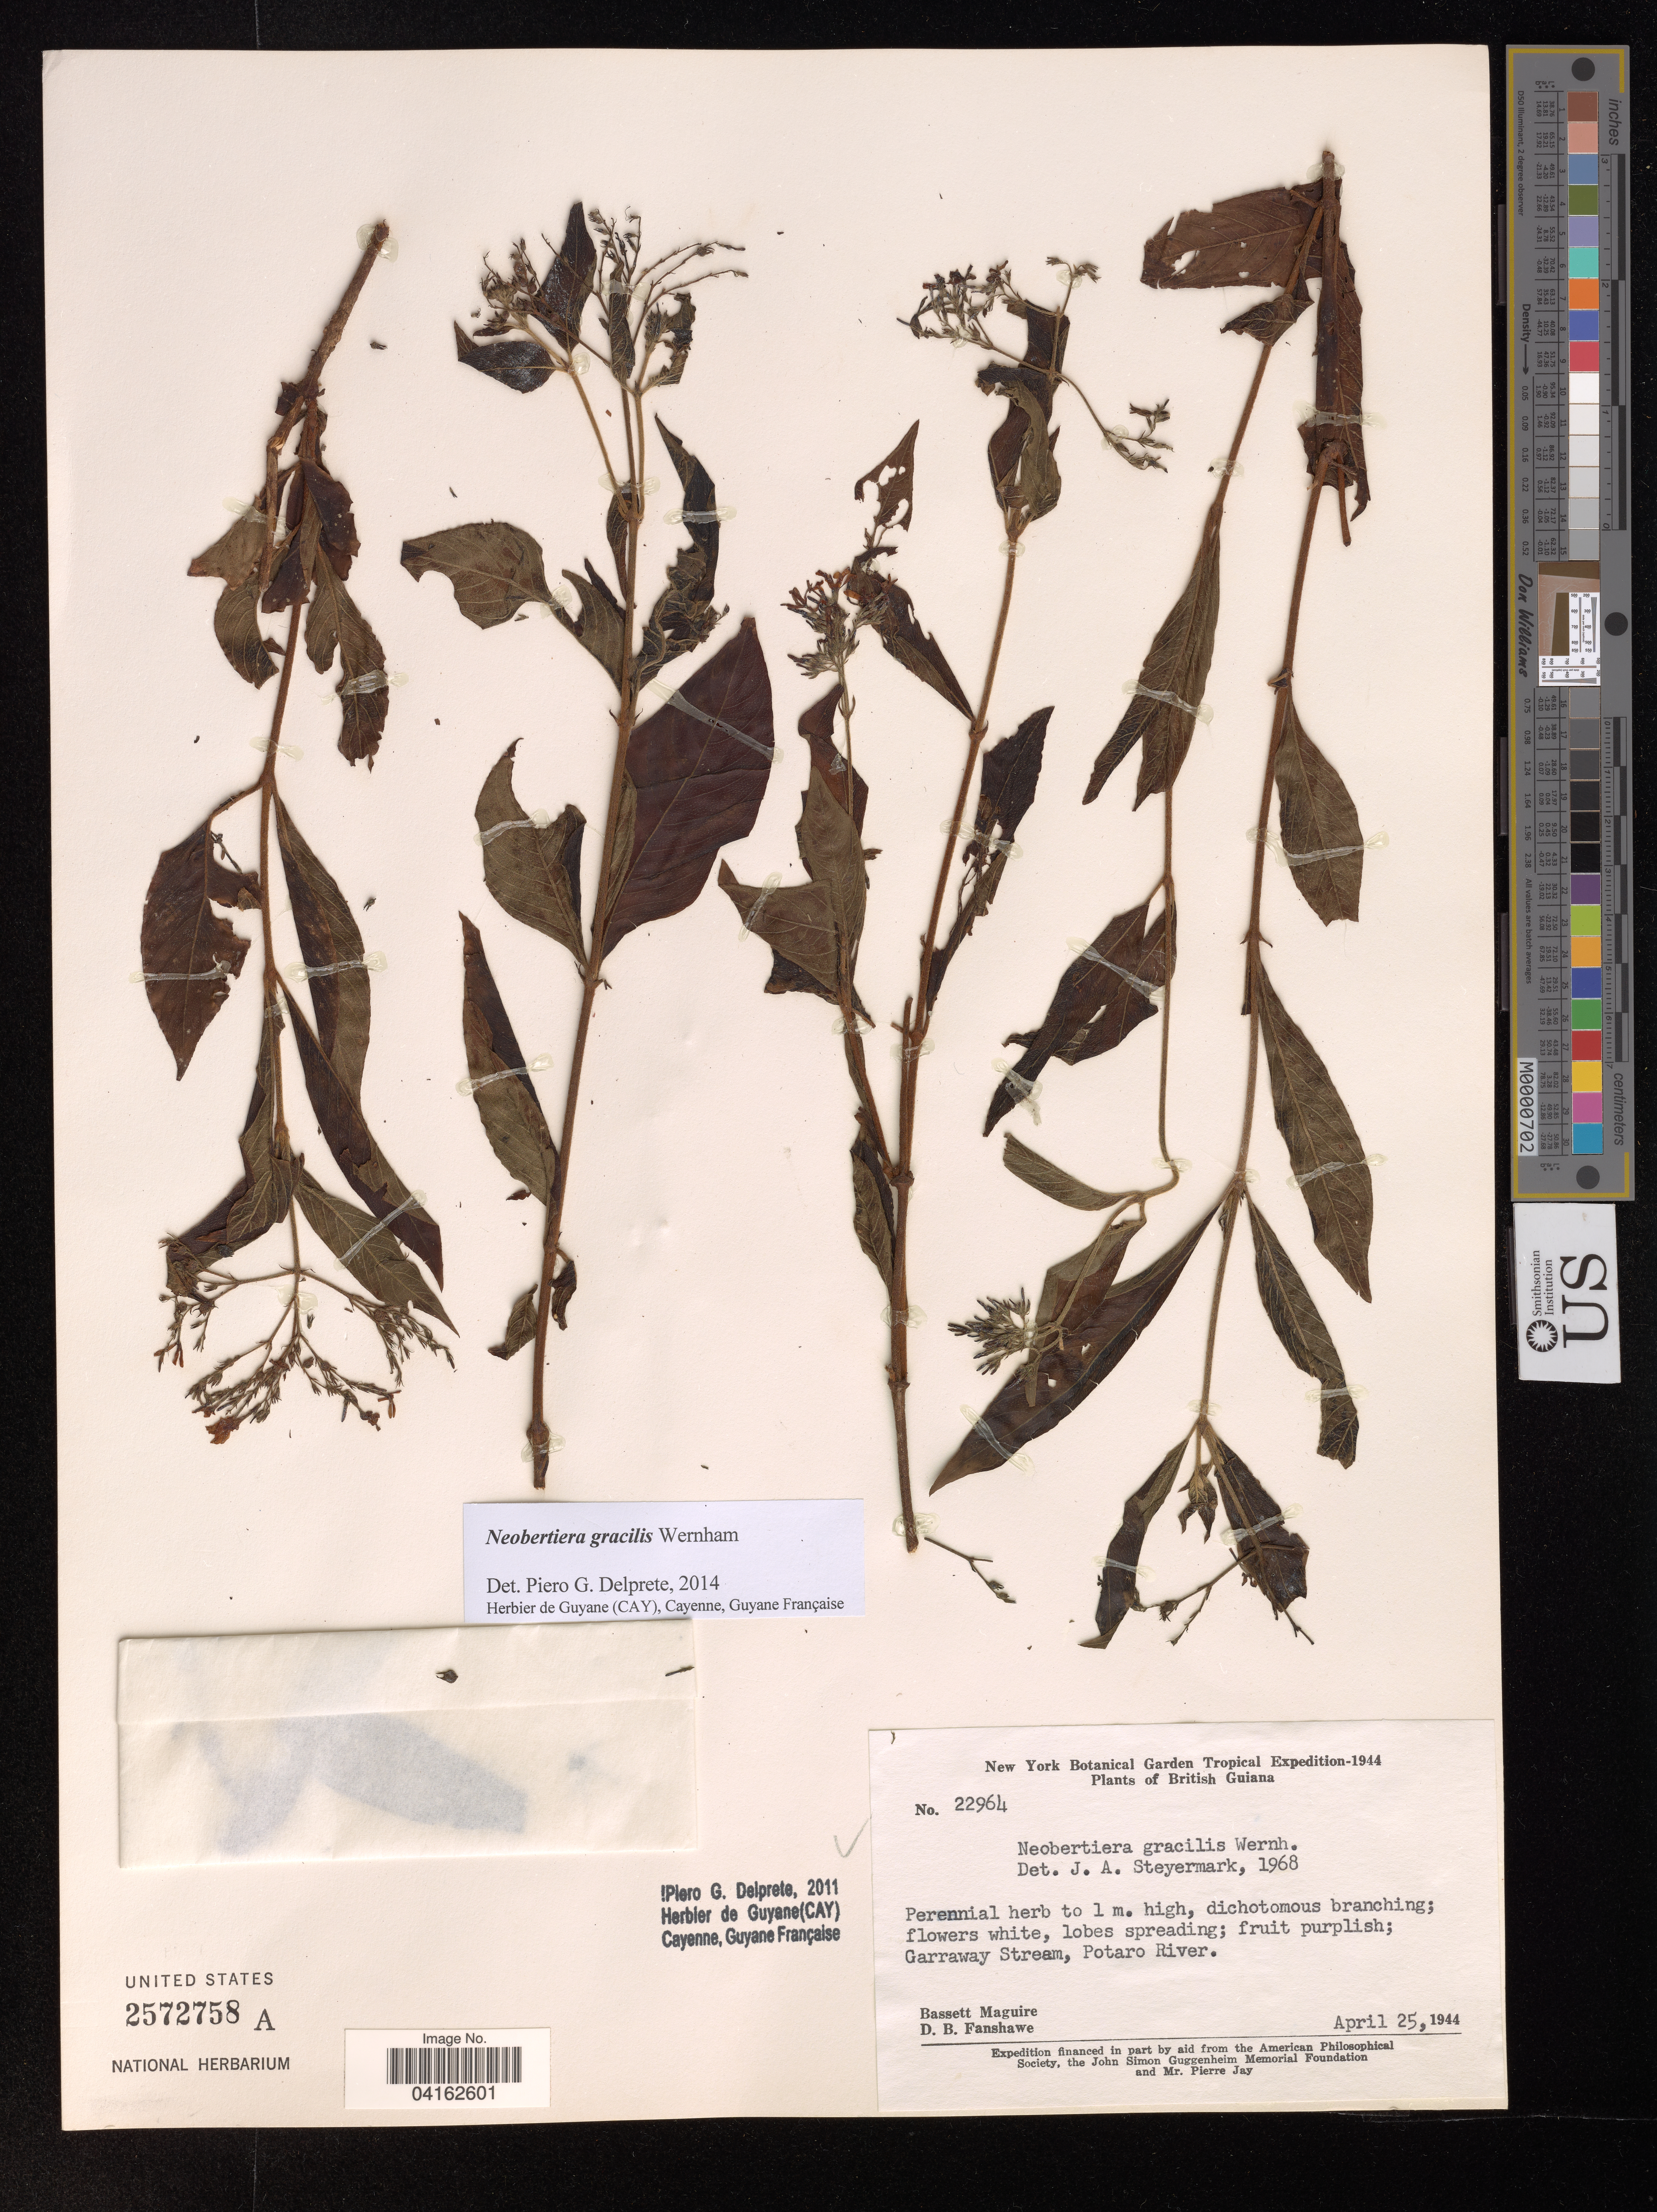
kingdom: Plantae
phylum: Tracheophyta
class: Magnoliopsida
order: Gentianales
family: Rubiaceae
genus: Neobertiera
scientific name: Neobertiera gracilis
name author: Wernham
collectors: B. Maguire & D. B. Fanshawe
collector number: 22964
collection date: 1944-04-25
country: Guyana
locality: New York Botanical Garden Tropical Expedition - 1944. British Guiana. Garraway Stream, Potaro River.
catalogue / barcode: US 2572758A